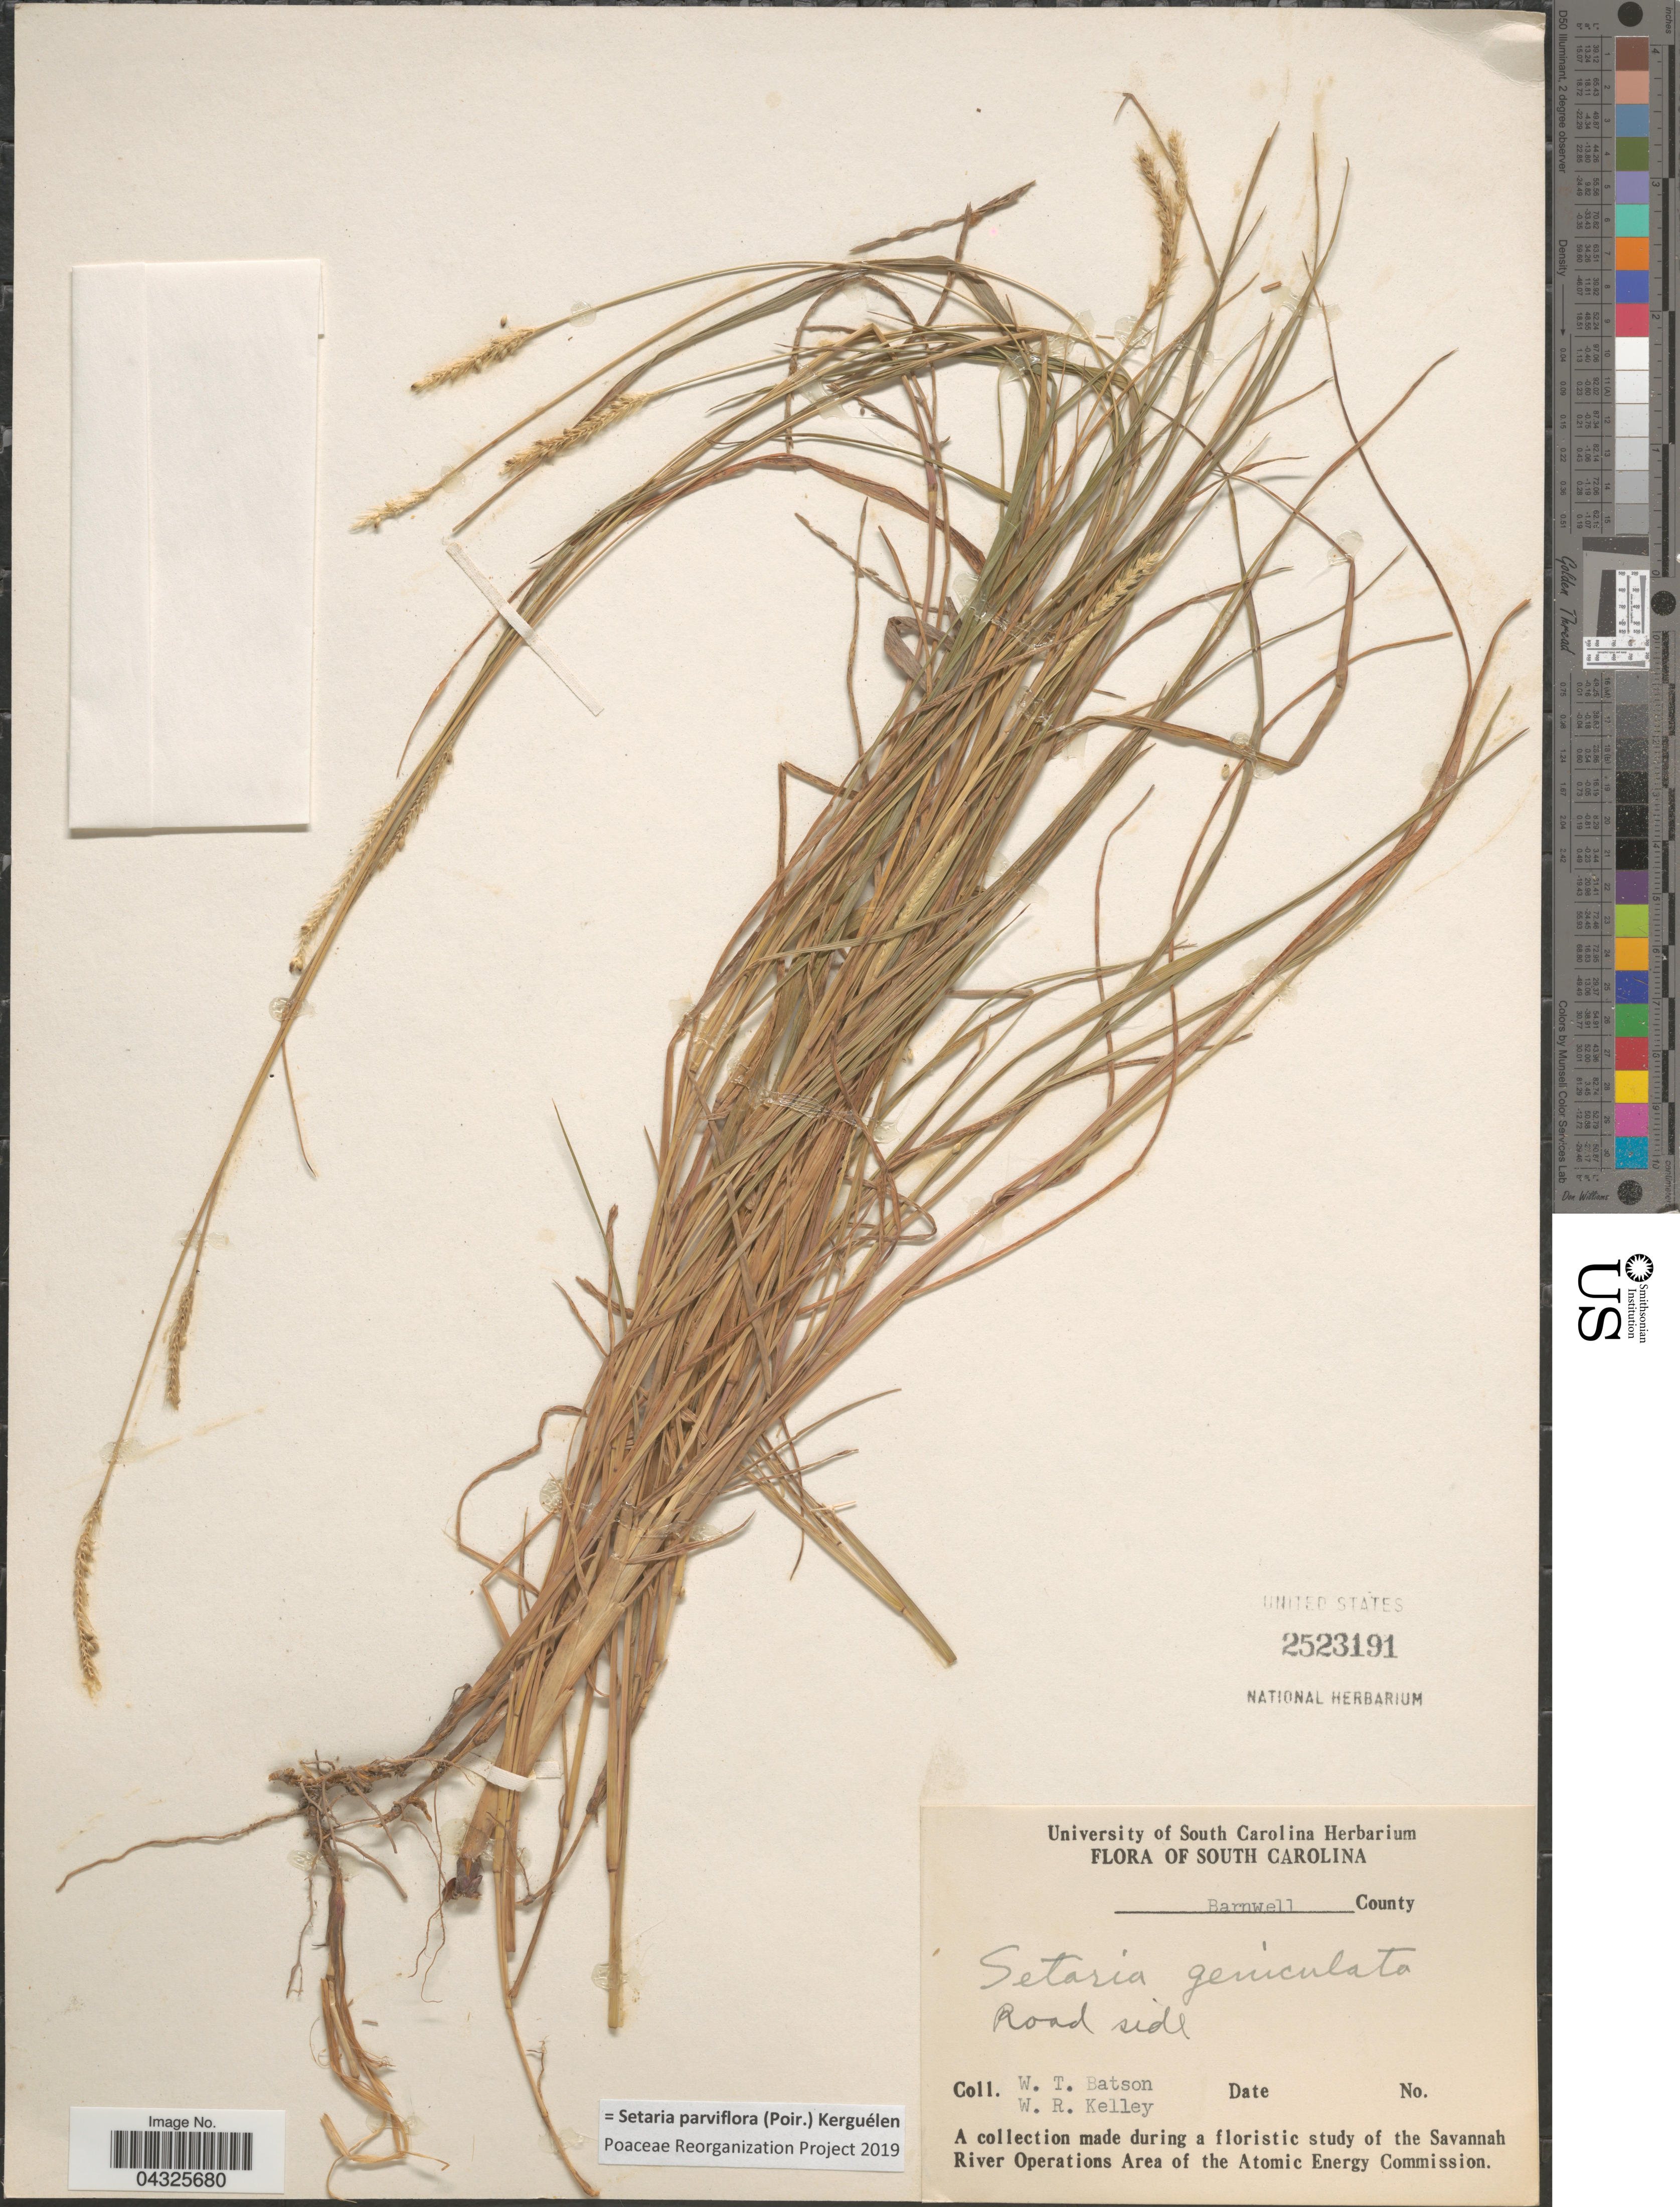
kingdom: Plantae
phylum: Tracheophyta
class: Liliopsida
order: Poales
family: Poaceae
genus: Setaria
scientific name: Setaria parviflora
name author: (Poir.) Kerguélen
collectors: W. Batson & W. R. Kelley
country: United States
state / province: South Carolina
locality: Barnwell County.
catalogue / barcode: US 2523191